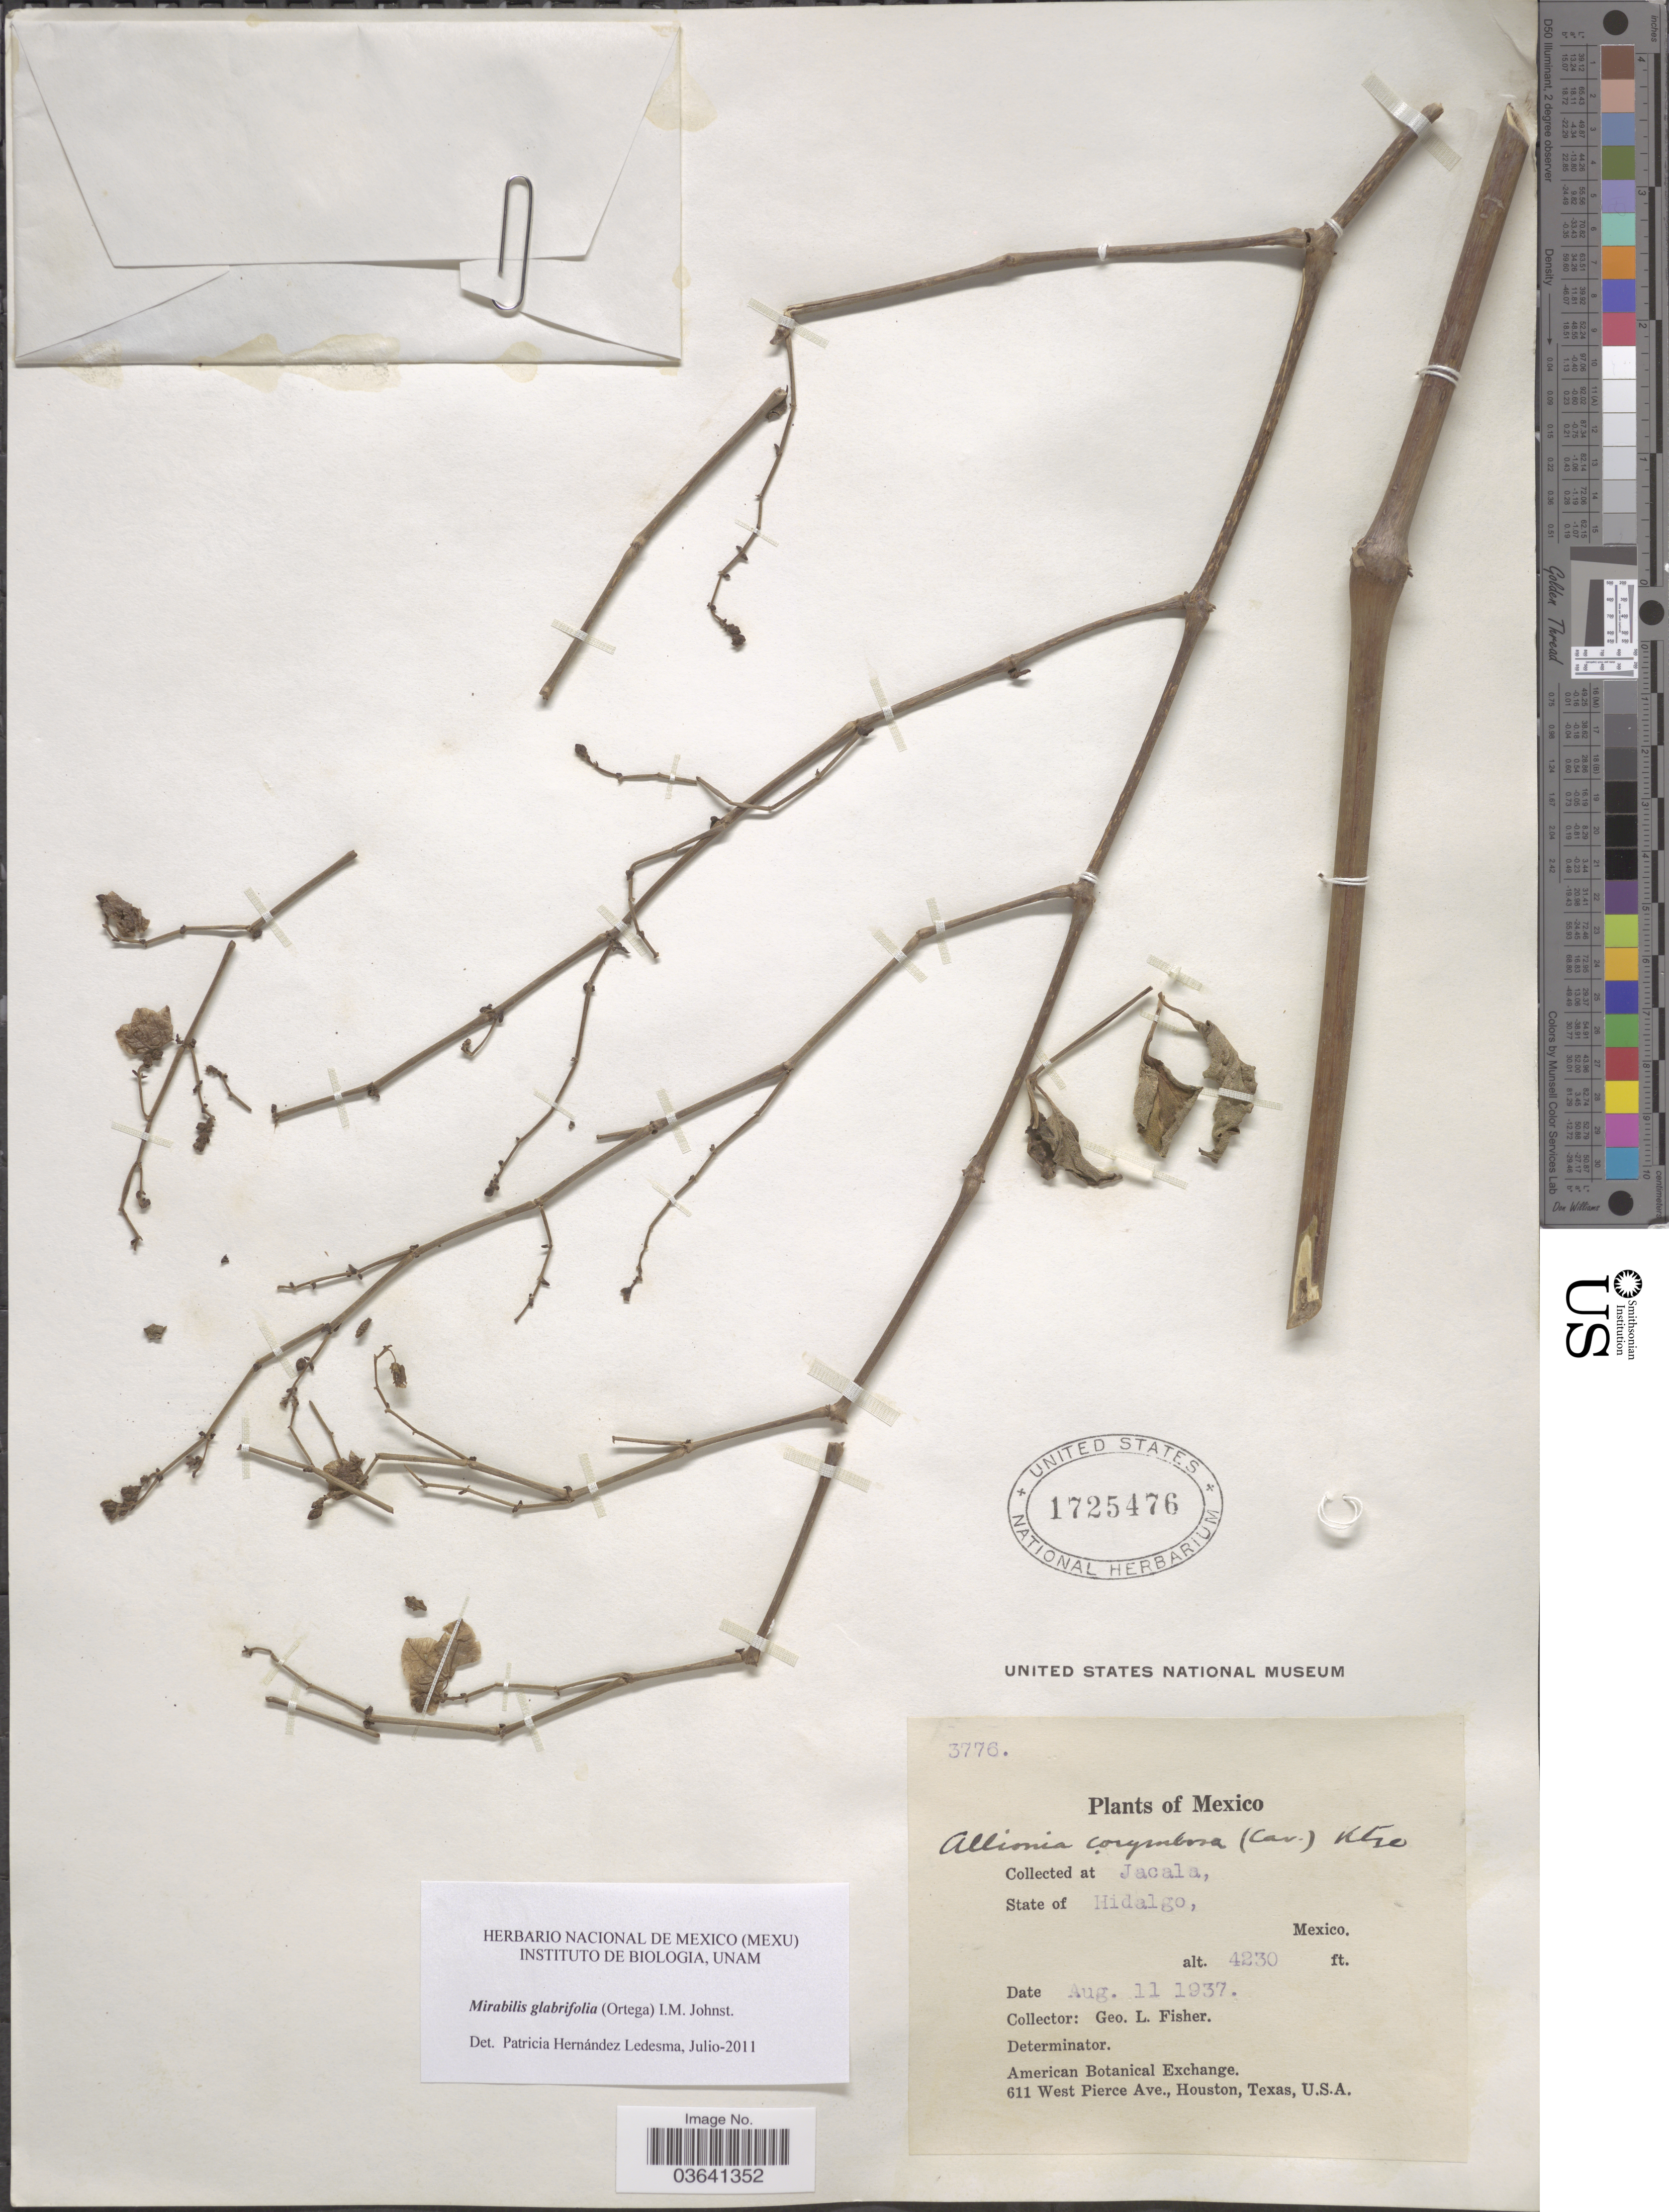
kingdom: Plantae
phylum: Tracheophyta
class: Magnoliopsida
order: Caryophyllales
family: Nyctaginaceae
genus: Mirabilis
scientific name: Mirabilis glabrifolia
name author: (Ort.) I.M. Johnst.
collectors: G. L. Fisher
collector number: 3776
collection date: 1937-08-11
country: Mexico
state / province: Hidalgo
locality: Jacala.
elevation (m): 1289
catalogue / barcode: US 1725476